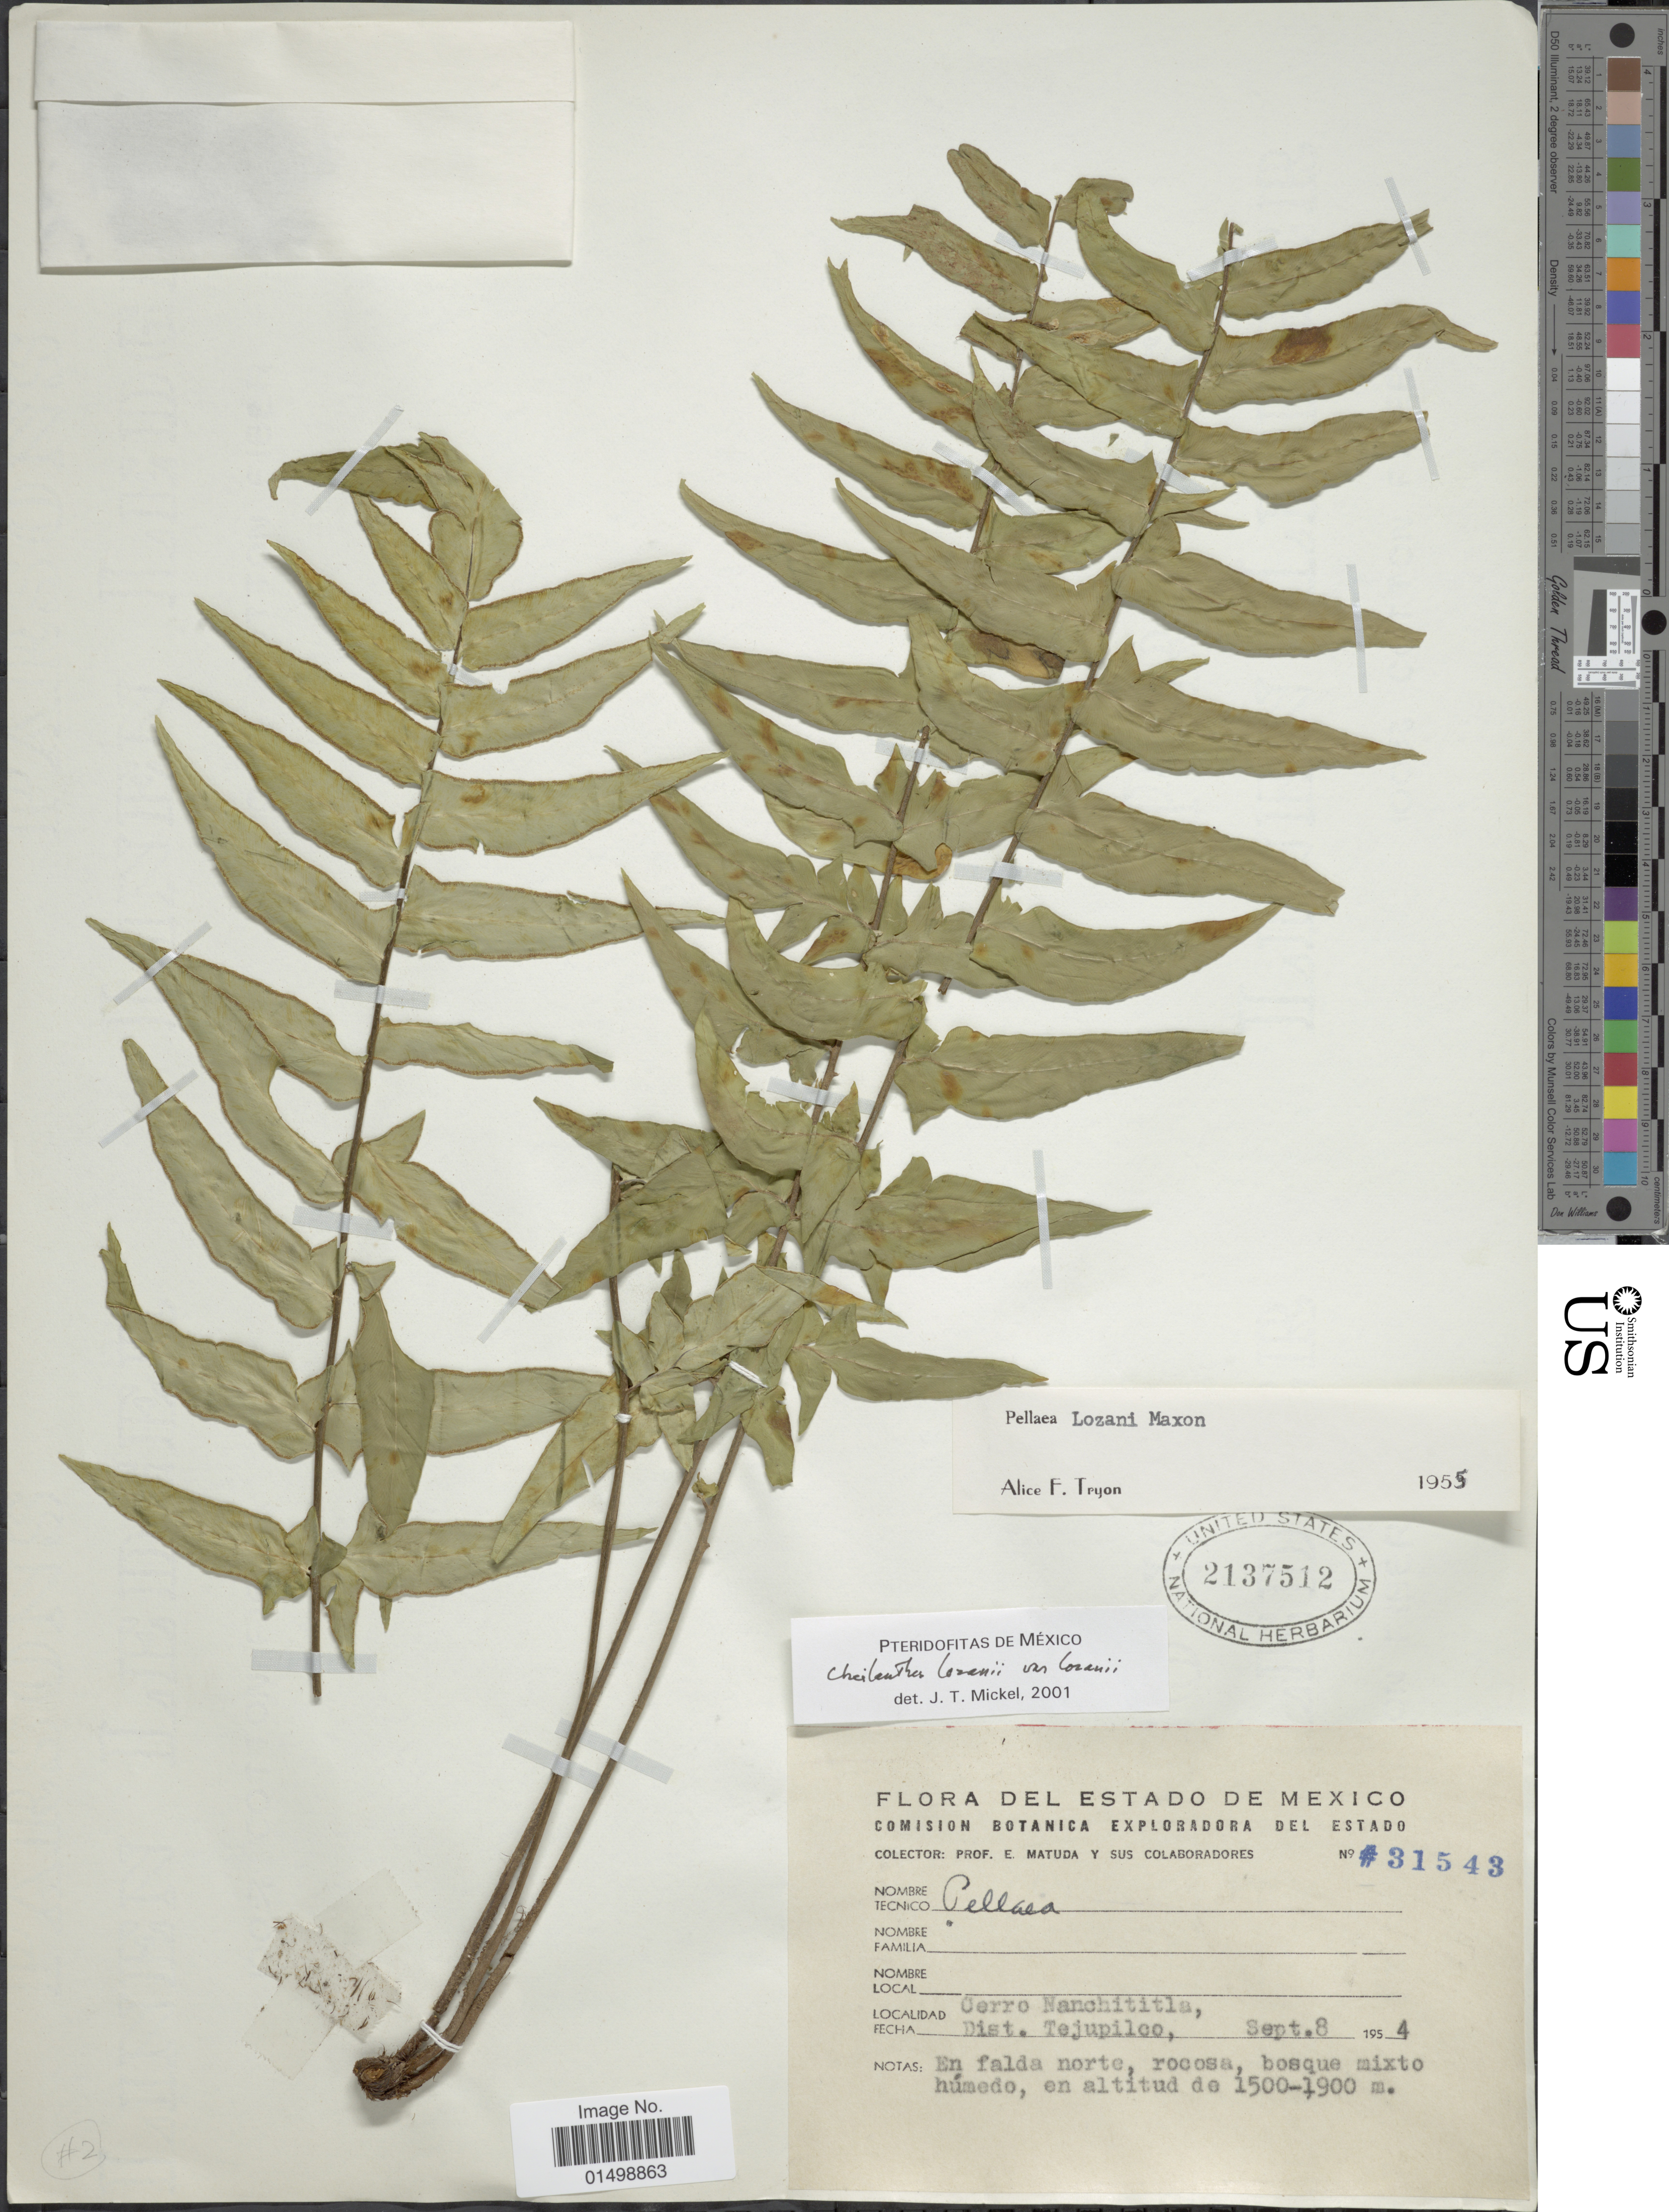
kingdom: Plantae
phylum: Tracheophyta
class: Polypodiopsida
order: Polypodiales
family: Pteridaceae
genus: Cheilanthes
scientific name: Cheilanthes lozanii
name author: (Maxon) R.M. Tryon & A.F. Tryon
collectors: E. Matuda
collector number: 31543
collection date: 1954-09-08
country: Mexico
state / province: México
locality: Cerro Nanchititla, Dist. Tejupilco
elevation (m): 1500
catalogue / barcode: US 2137512